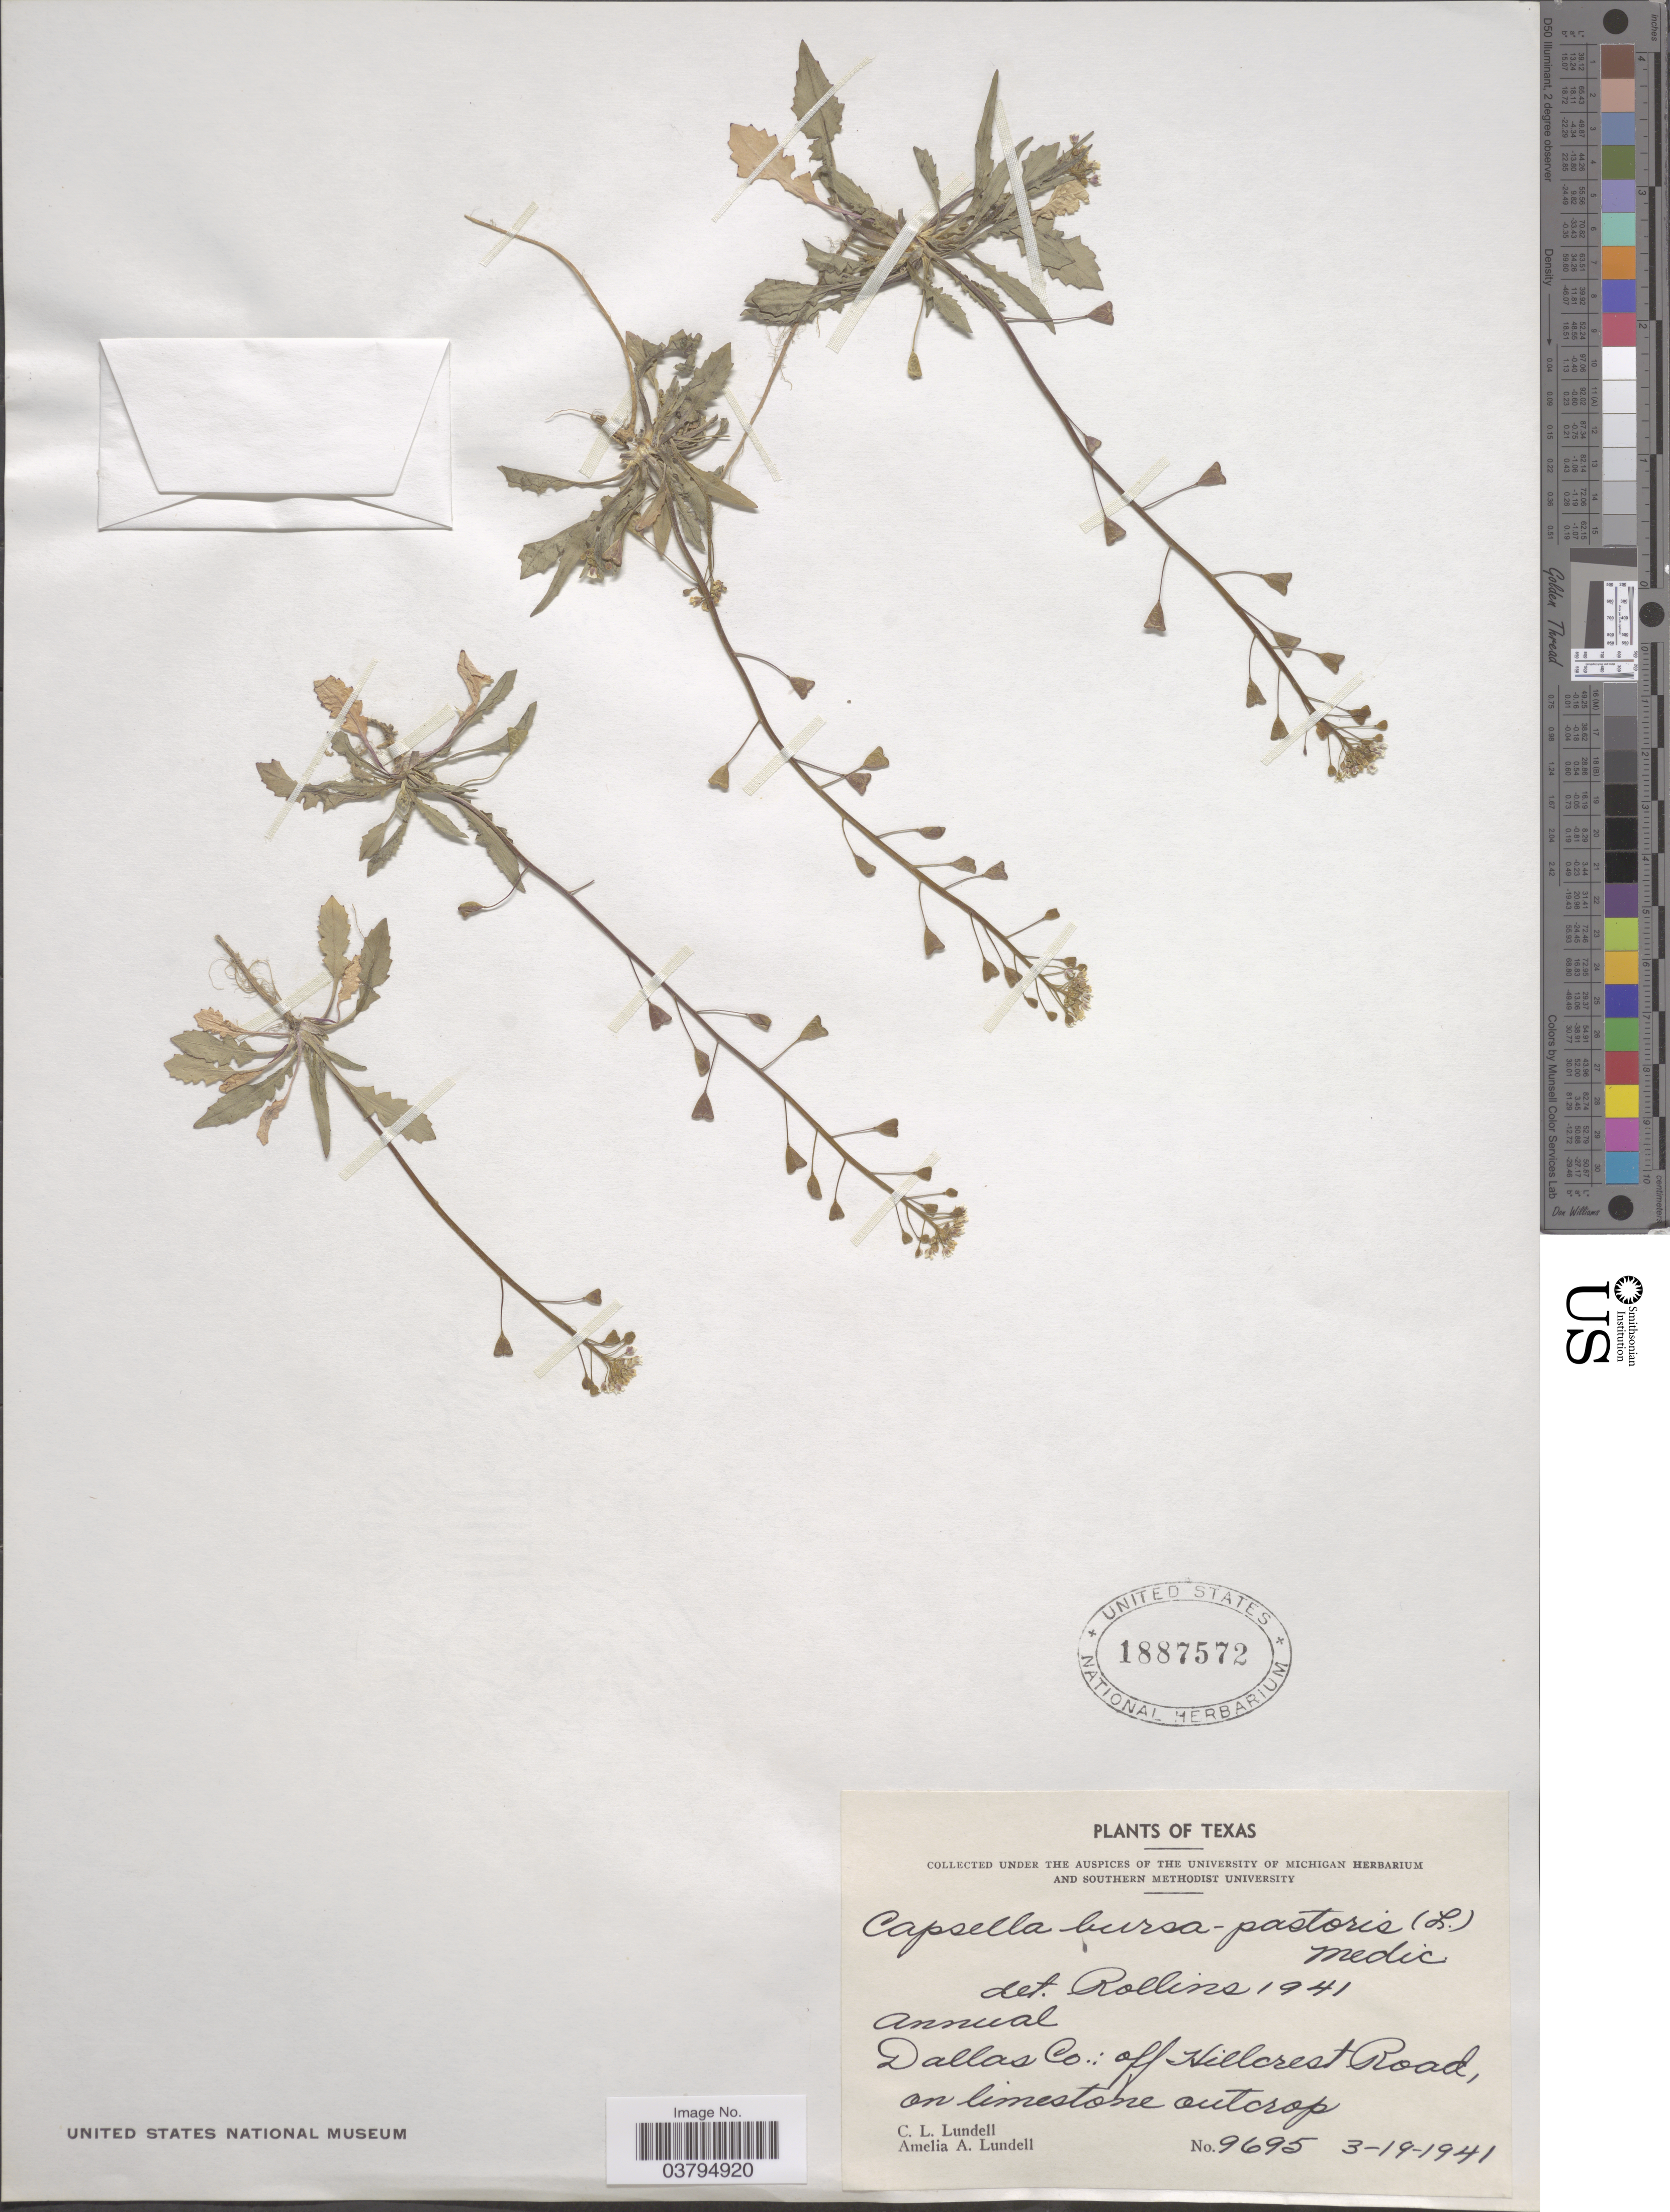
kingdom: Plantae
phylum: Tracheophyta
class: Magnoliopsida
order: Brassicales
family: Brassicaceae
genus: Capsella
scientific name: Capsella bursa-pastoris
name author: (L.) Medik.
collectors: C. L. Lundell & A. A. Lundell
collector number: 9695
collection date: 1941-03-19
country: United States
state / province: Texas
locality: Dallas Co.: off Hillcrest Road, on limestone outcrop.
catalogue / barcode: US 1887572